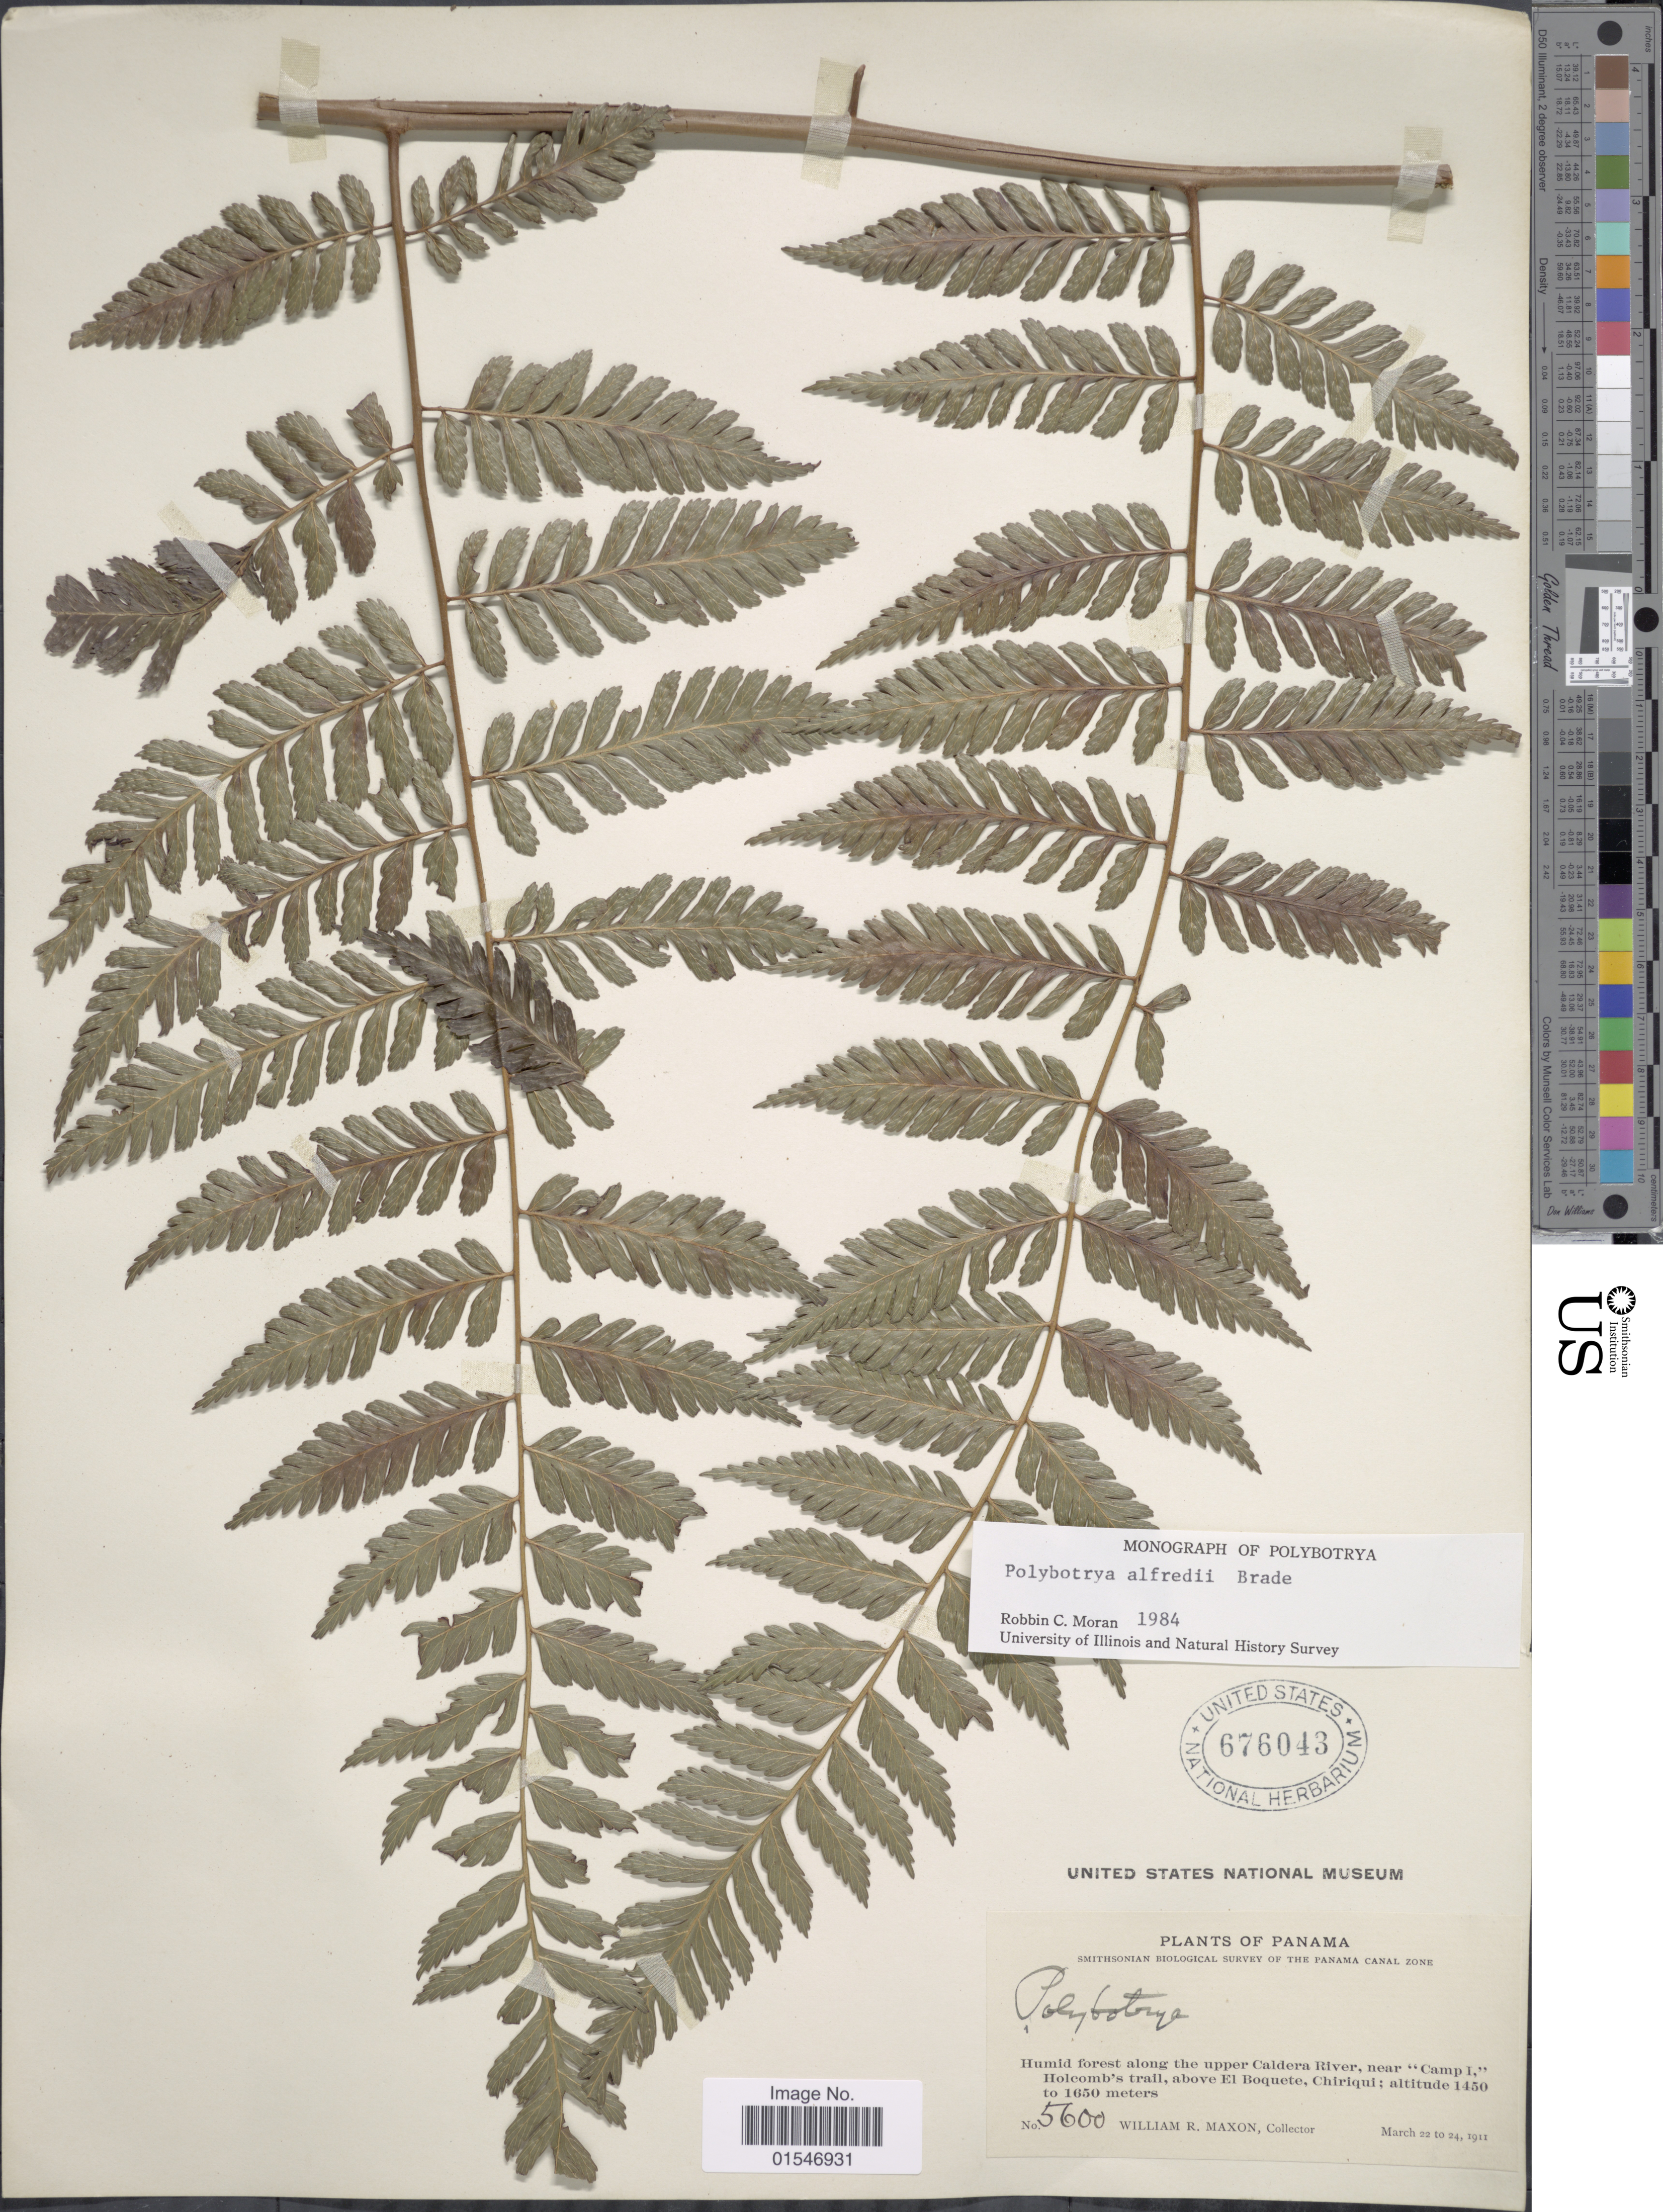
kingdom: Plantae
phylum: Tracheophyta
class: Polypodiopsida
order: Polypodiales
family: Dryopteridaceae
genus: Polybotrya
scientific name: Polybotrya alfredii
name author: Brade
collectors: W. R. Maxon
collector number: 5600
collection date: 1911-03-22/1911-03-24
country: Panama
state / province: Chiriqui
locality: Panama, Along the upper Caldera River near "Camp I, " Holcomb's trail, above El Boquete, Chirique.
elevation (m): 1450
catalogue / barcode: US 676043